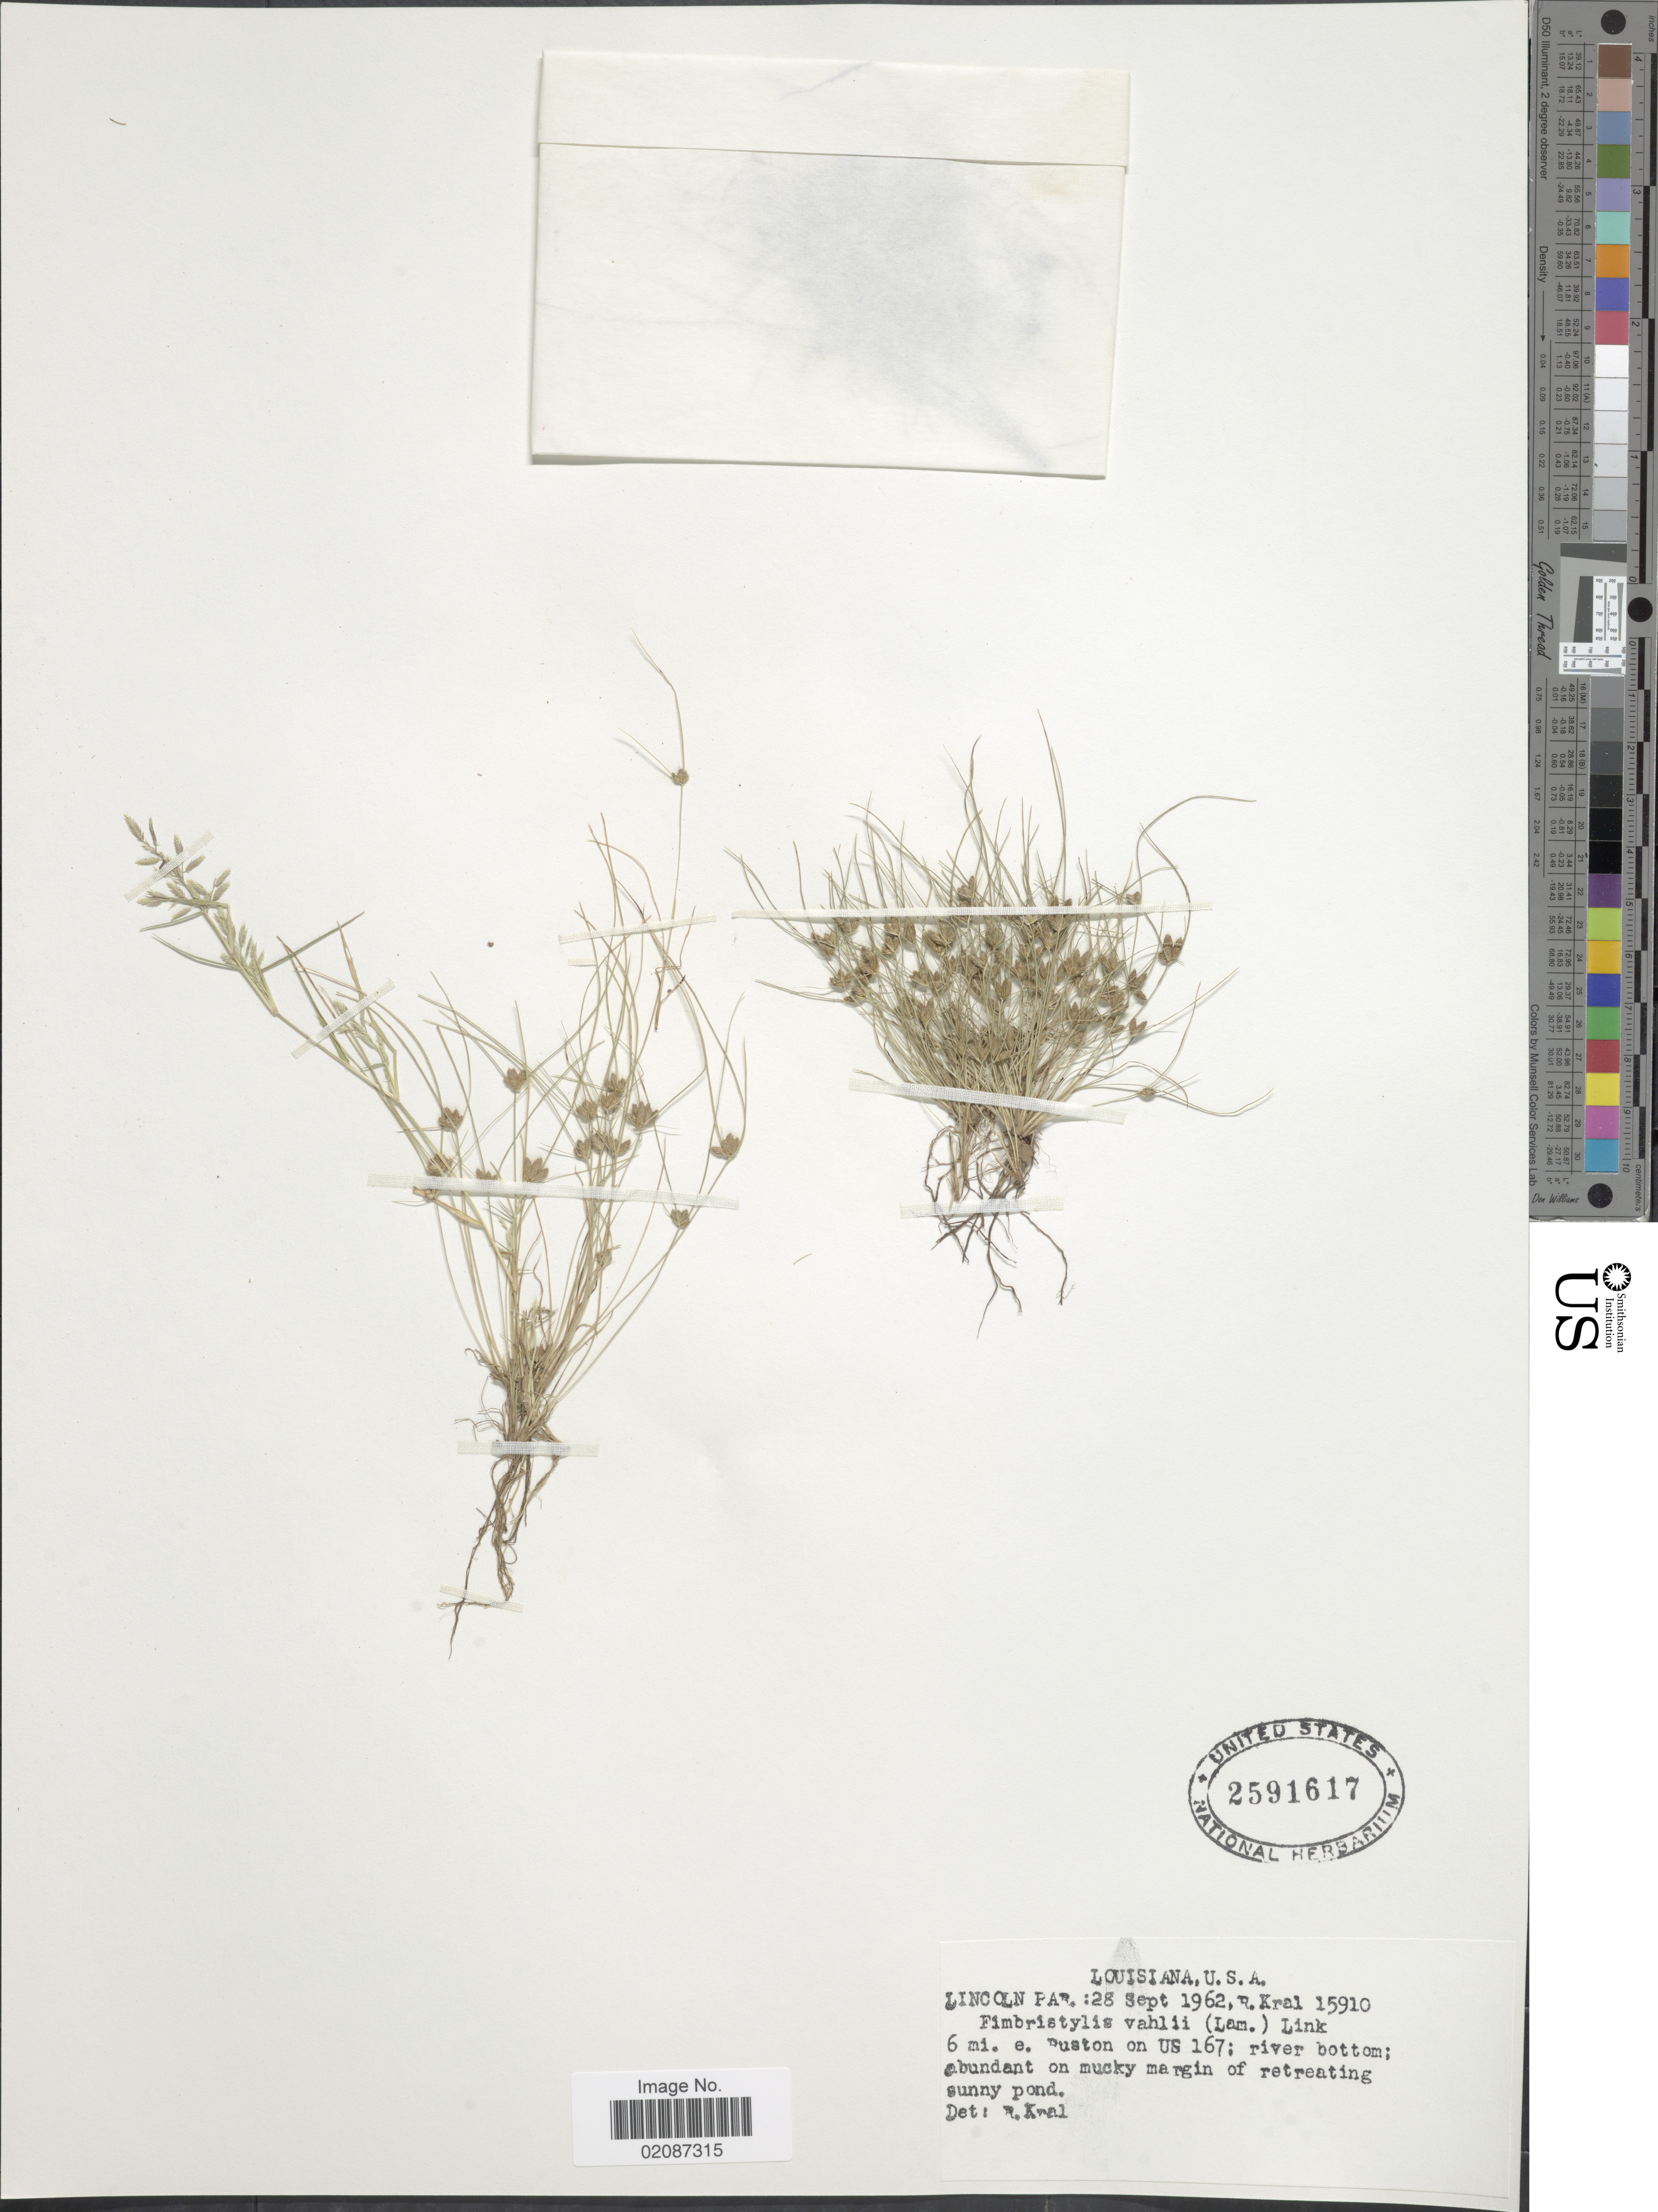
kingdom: Plantae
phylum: Tracheophyta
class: Liliopsida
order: Poales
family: Cyperaceae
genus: Fimbristylis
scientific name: Fimbristylis vahlii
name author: (Lam.) Link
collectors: R. Kral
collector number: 15910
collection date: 1962-09-28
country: United States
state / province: Louisiana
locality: Lincoln Par.: 6 mi. e. Ruston on US 167: river bottom: abundant on mucky margin of retreatinf sunny pond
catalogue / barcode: US 2591617